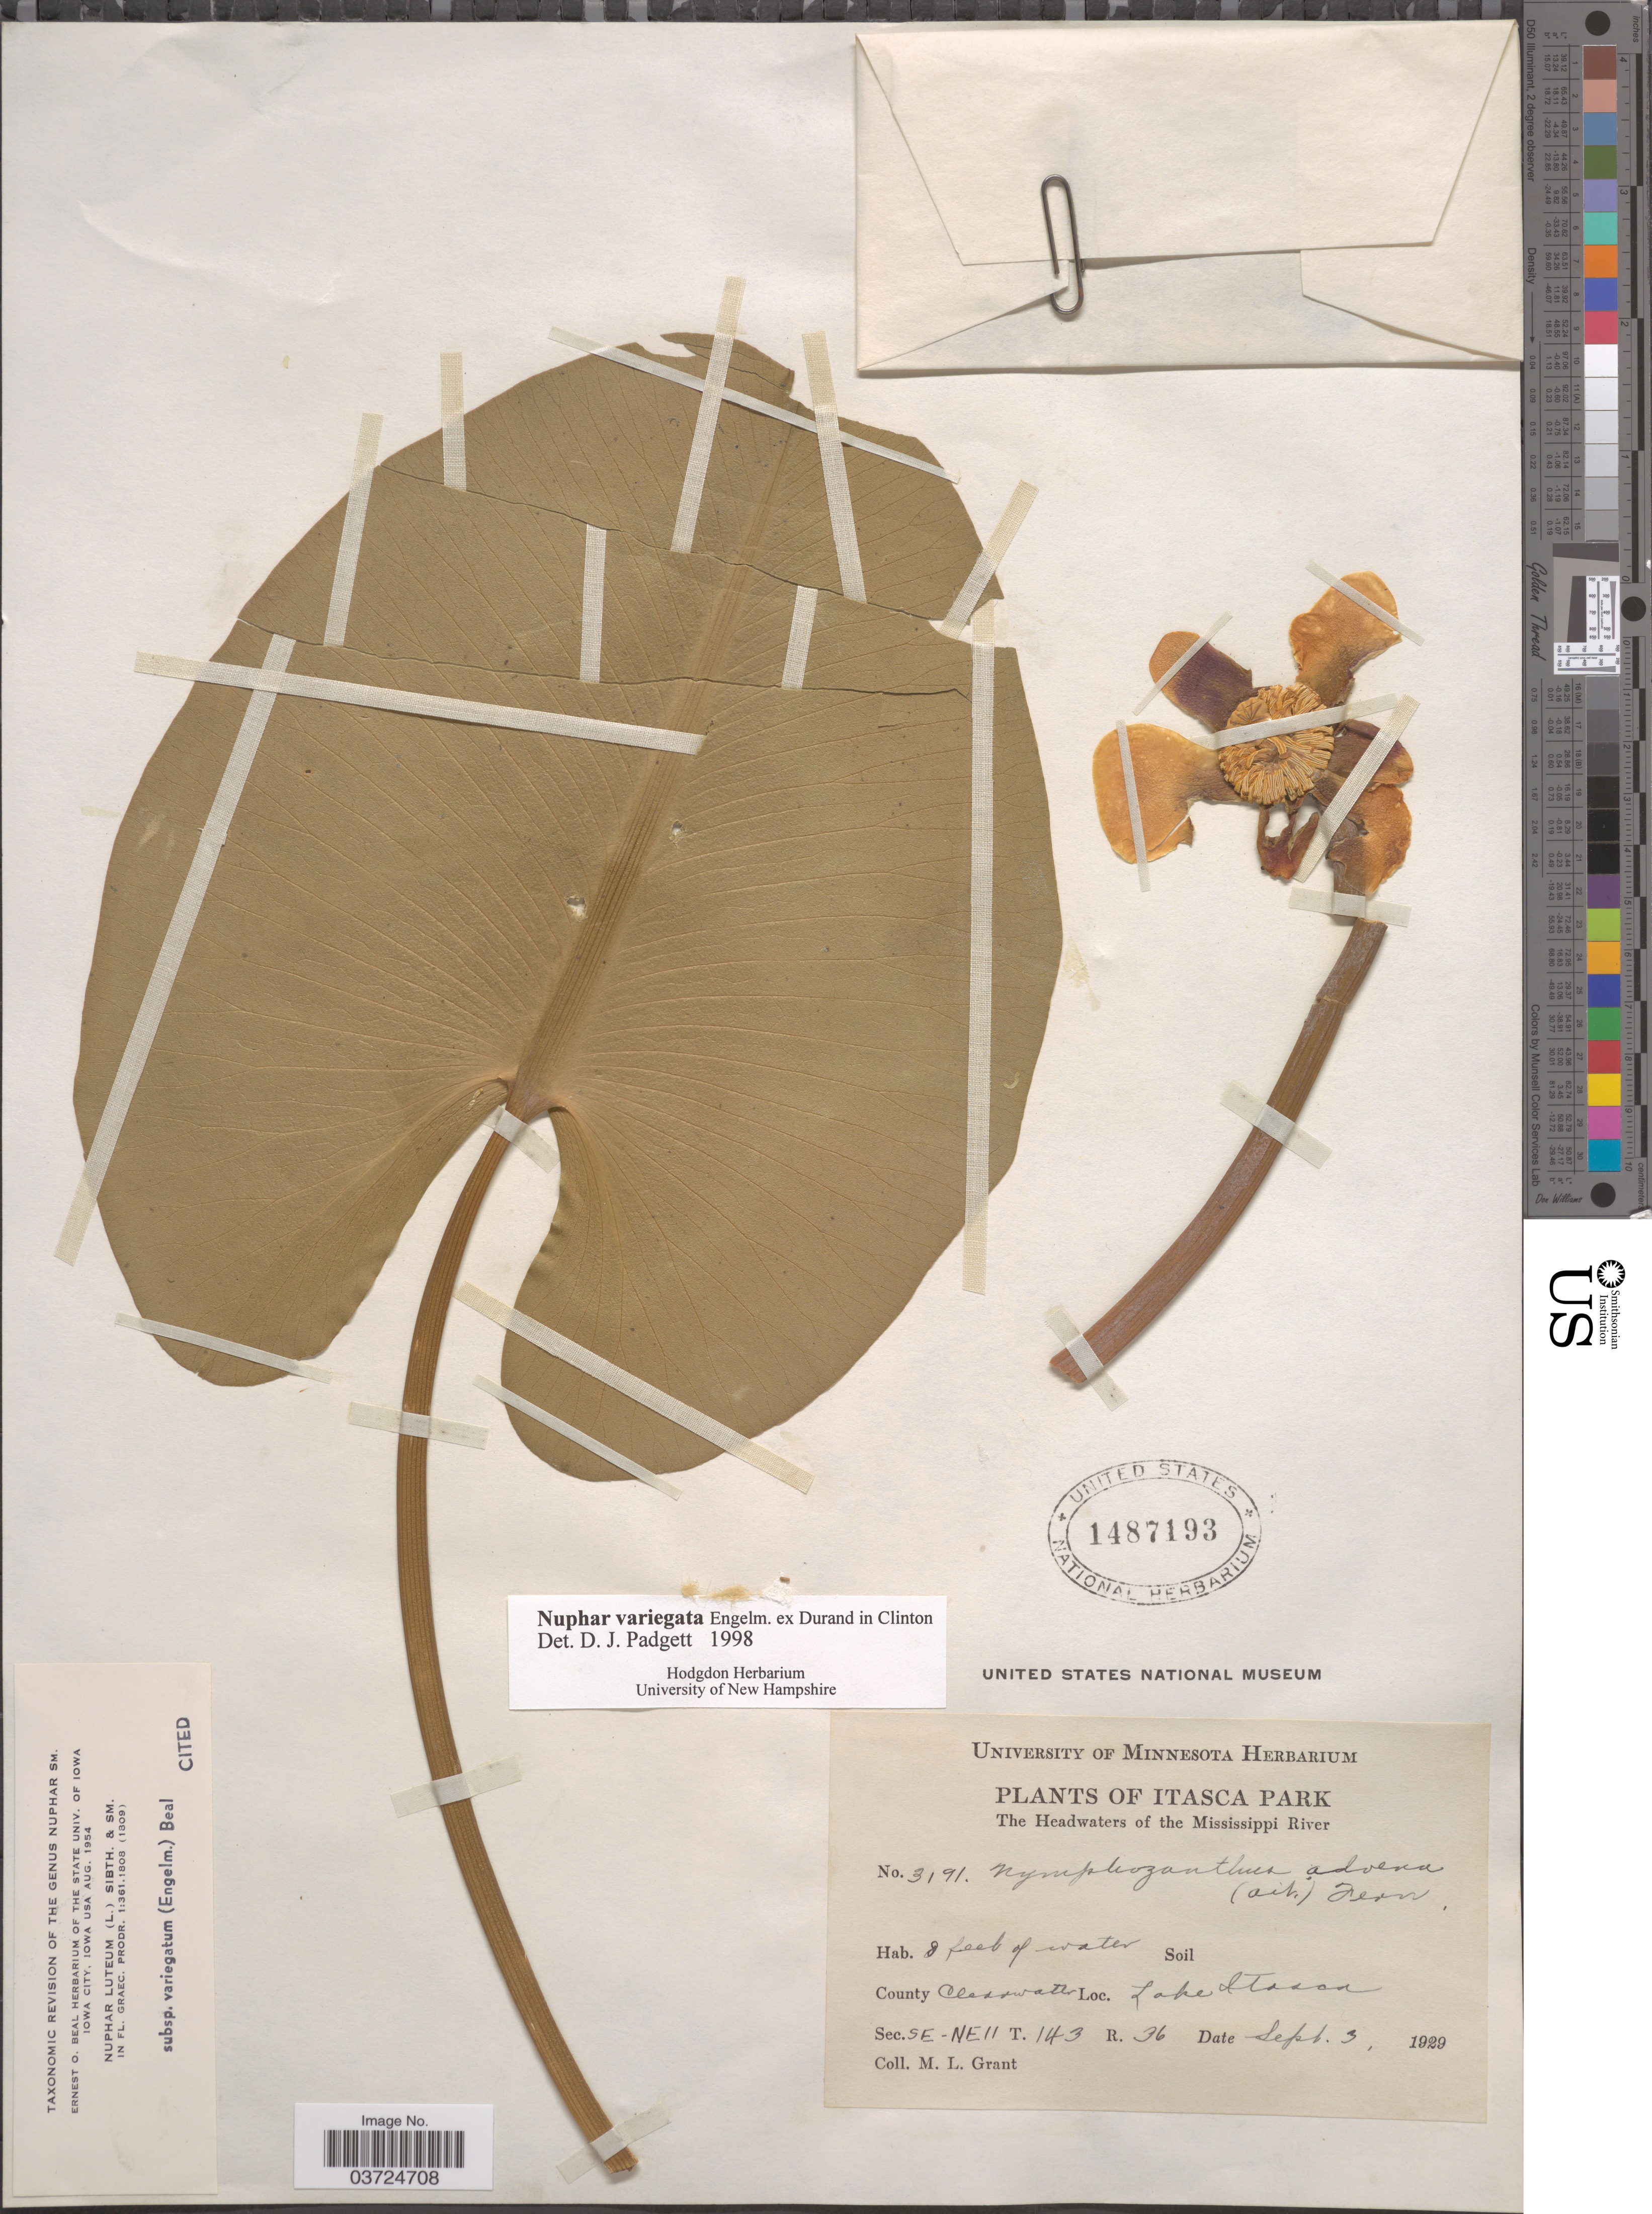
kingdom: Plantae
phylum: Tracheophyta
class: Magnoliopsida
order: Nymphaeales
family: Nymphaeaceae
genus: Nuphar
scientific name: Nuphar variegata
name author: Engelm. ex Durand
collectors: M. L. Grant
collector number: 3191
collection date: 1929-09-03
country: United States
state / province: Minnesota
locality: Itasca Park. The Headwaters of the Mississippi River. County Clearwater. Lake Itasca. Sec.SE-NE11 T. 143 R.36.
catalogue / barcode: US 1487193